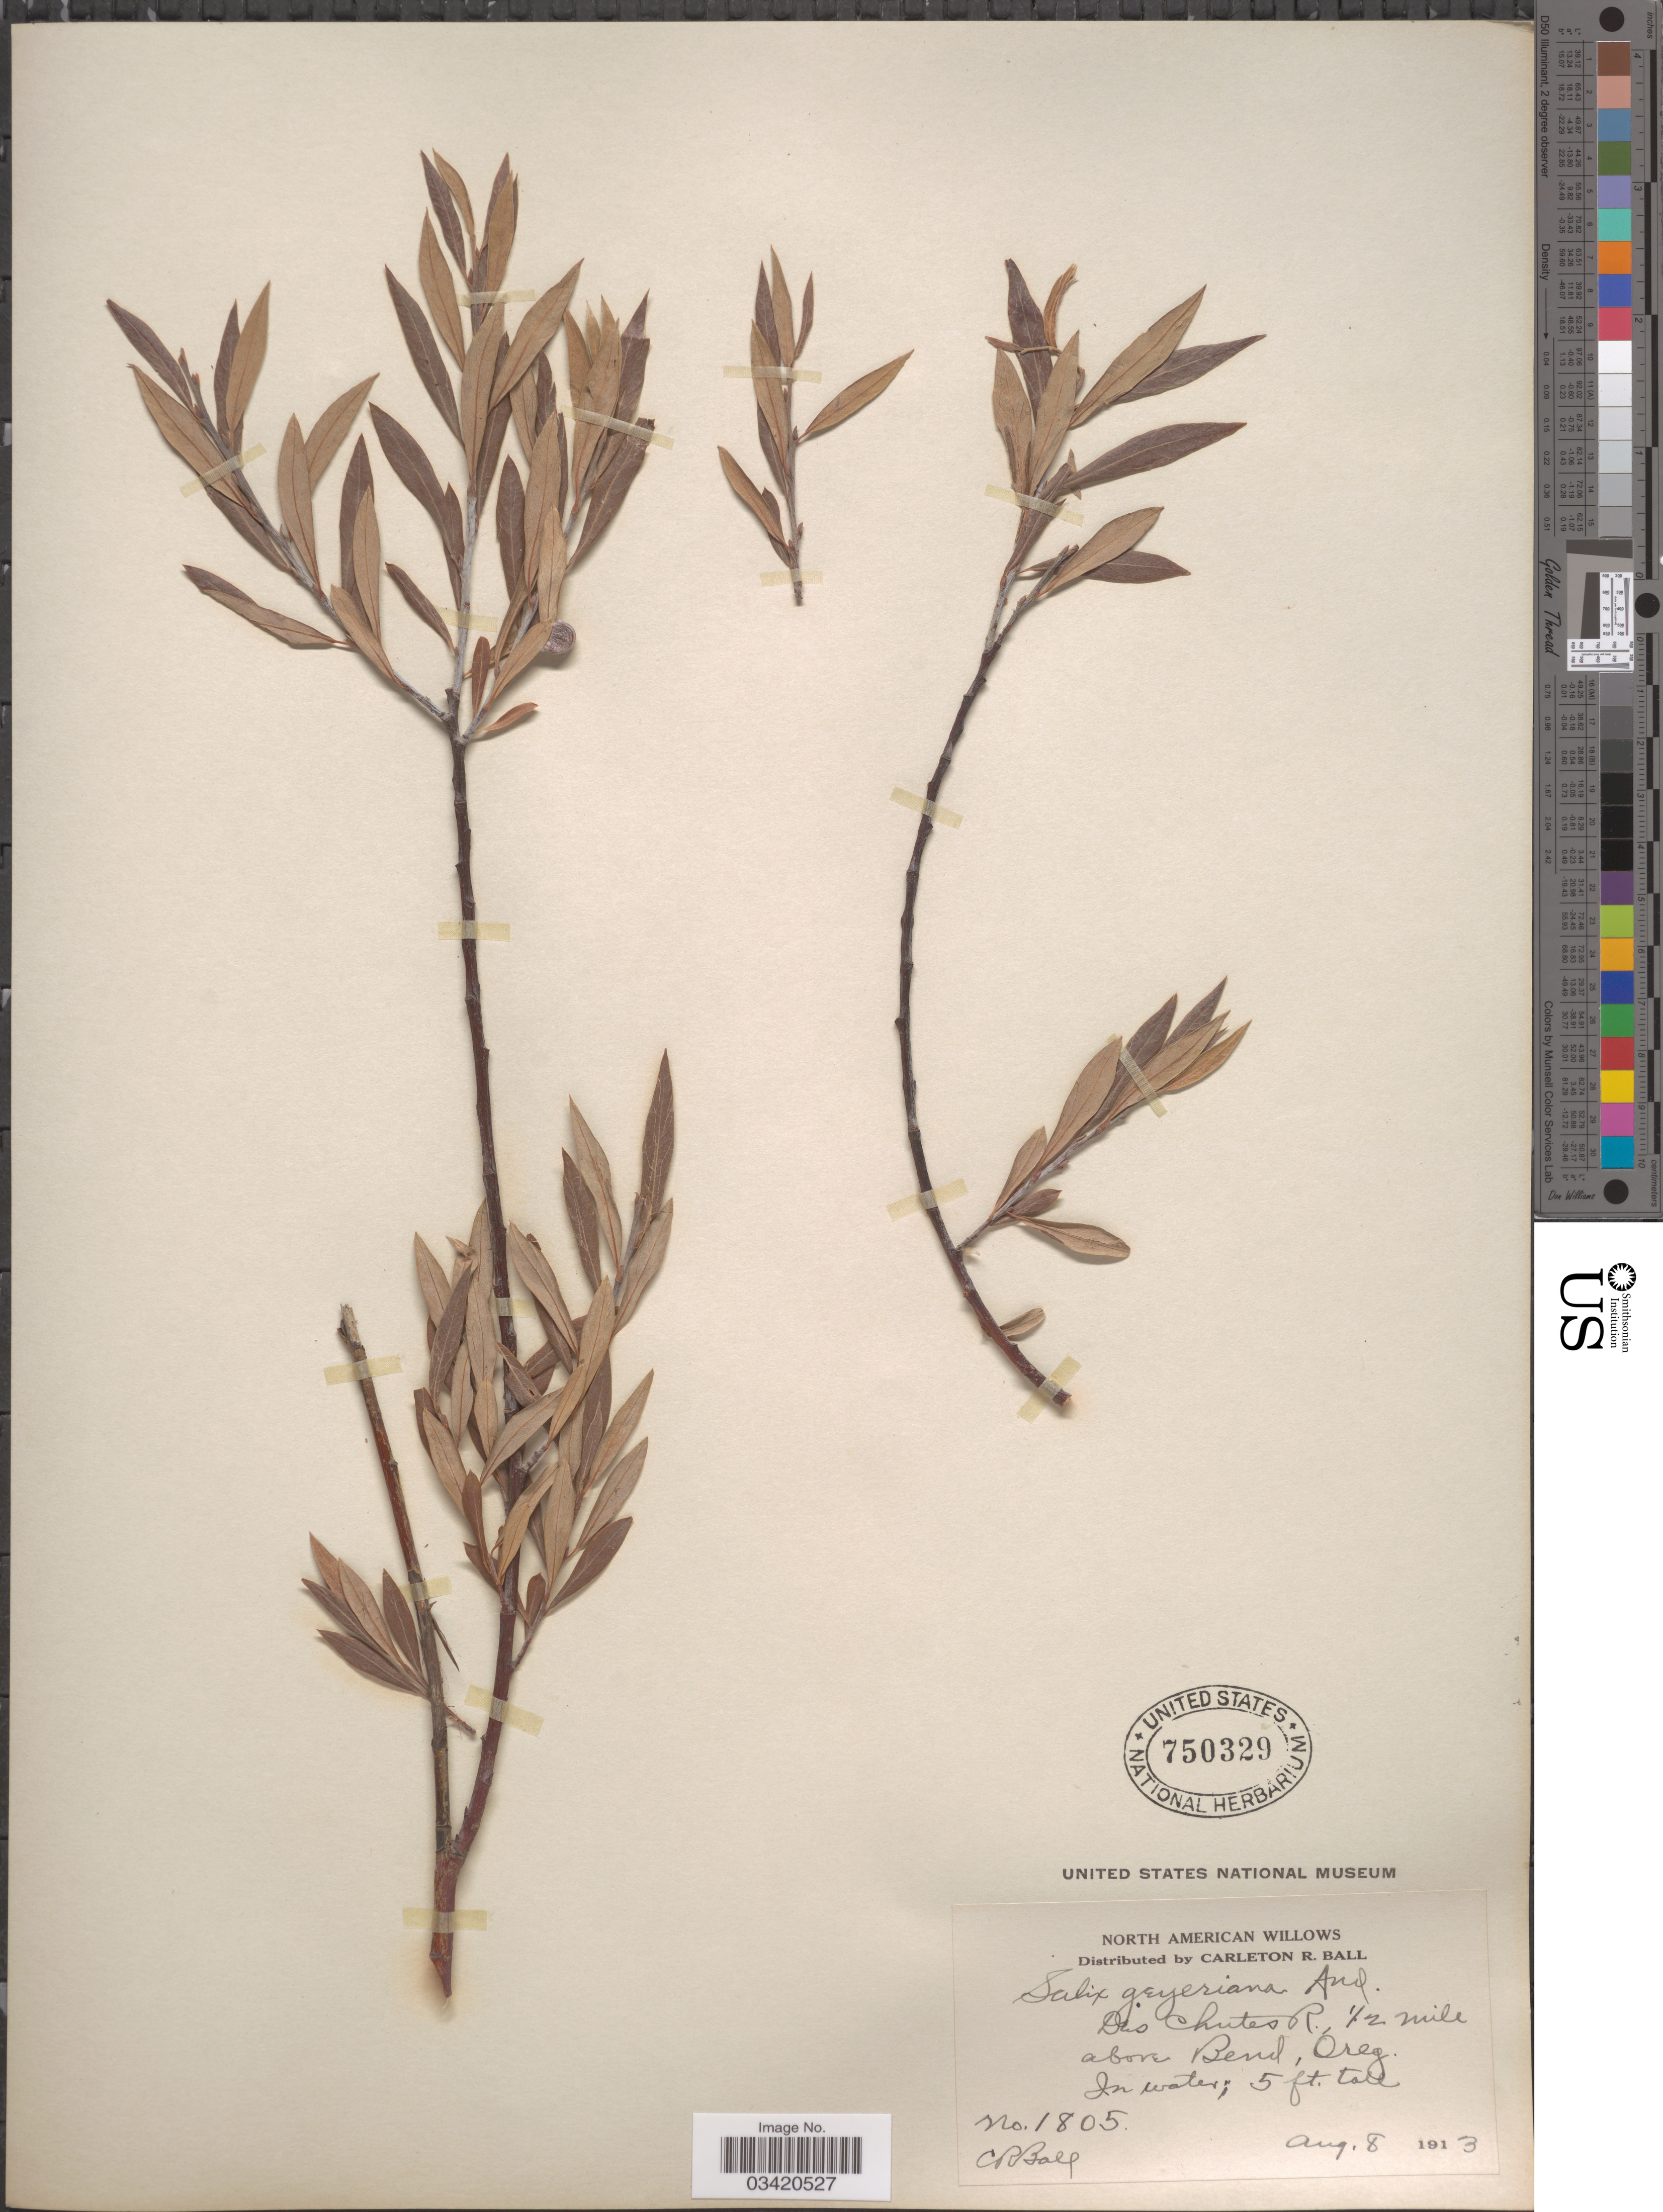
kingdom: Plantae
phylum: Tracheophyta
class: Magnoliopsida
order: Malpighiales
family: Salicaceae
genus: Salix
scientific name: Salix geyeriana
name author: Andersson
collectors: C. R. Ball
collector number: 1805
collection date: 1913-08-08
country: United States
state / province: Oregon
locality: Des Chutes R., ½ mile above Bend.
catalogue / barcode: US 750329